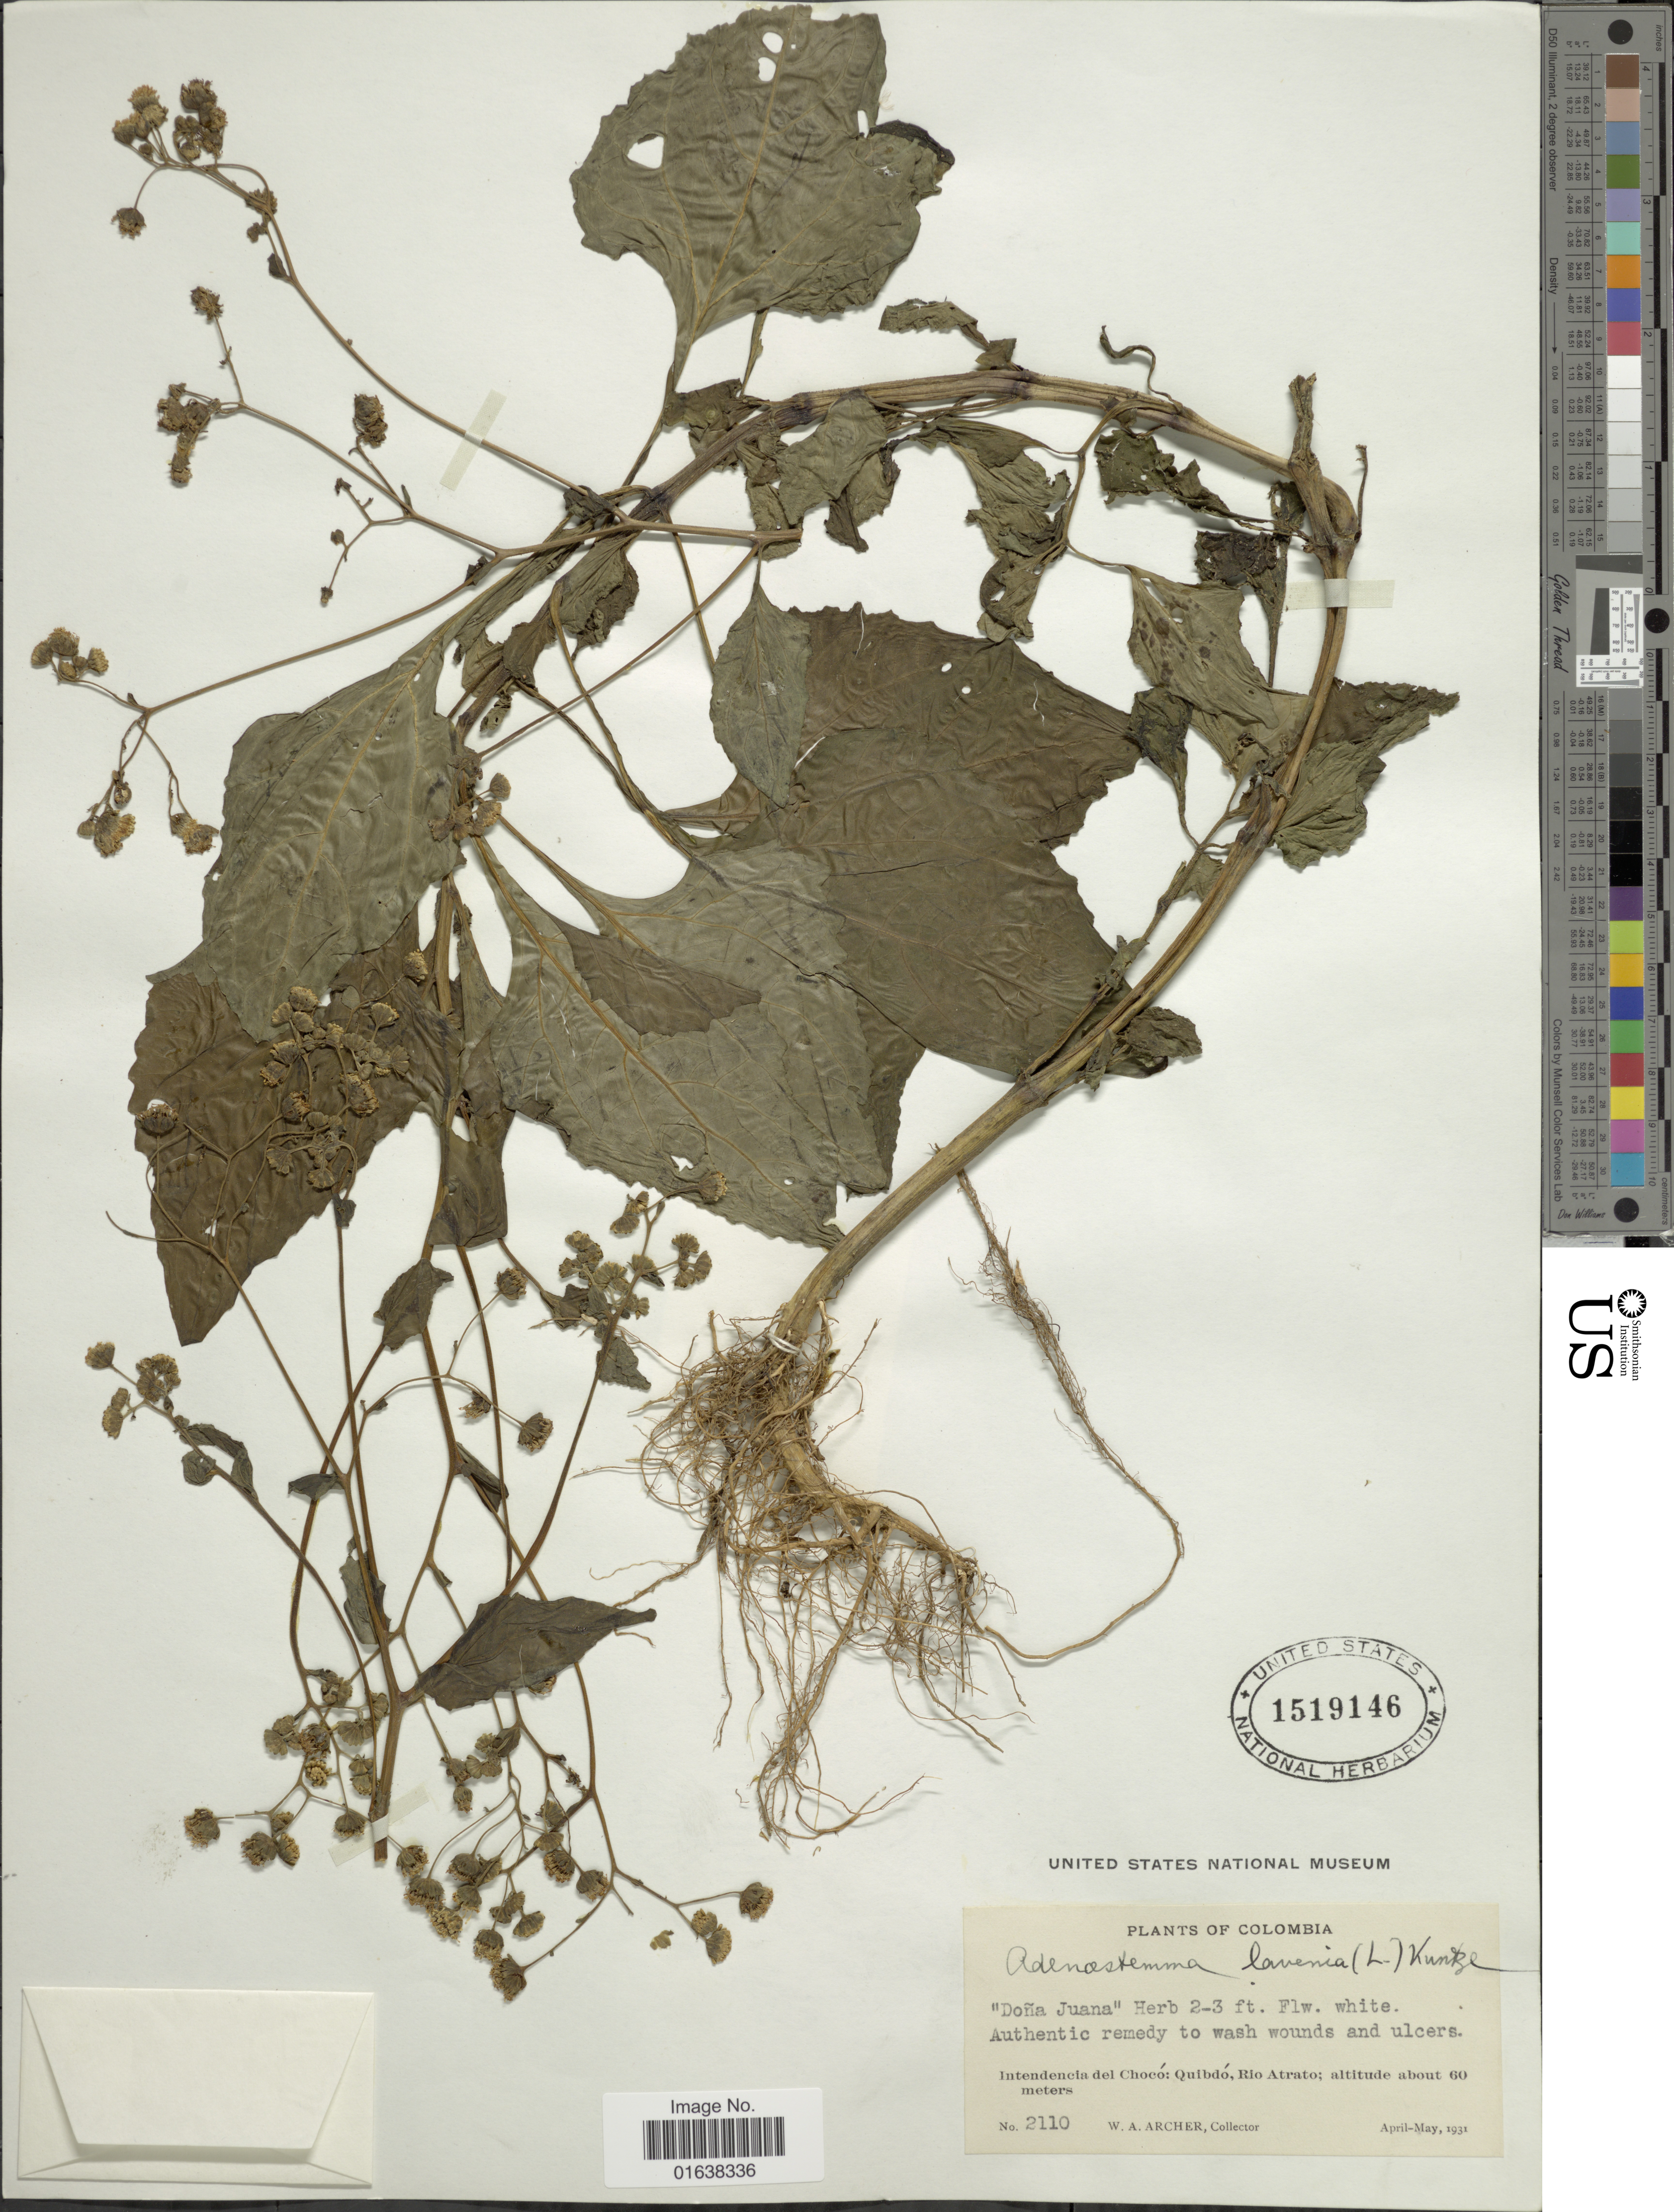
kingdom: Plantae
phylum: Tracheophyta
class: Magnoliopsida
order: Asterales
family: Asteraceae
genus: Adenostemma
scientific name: Adenostemma platyphyllum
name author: Cass.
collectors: W. A. Archer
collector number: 2110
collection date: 1931-04/1931-05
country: Colombia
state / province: Chocó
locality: Colombia. Intendencia del Chocó: Quibdo, Rio Atrato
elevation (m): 60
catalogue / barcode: US 1519146